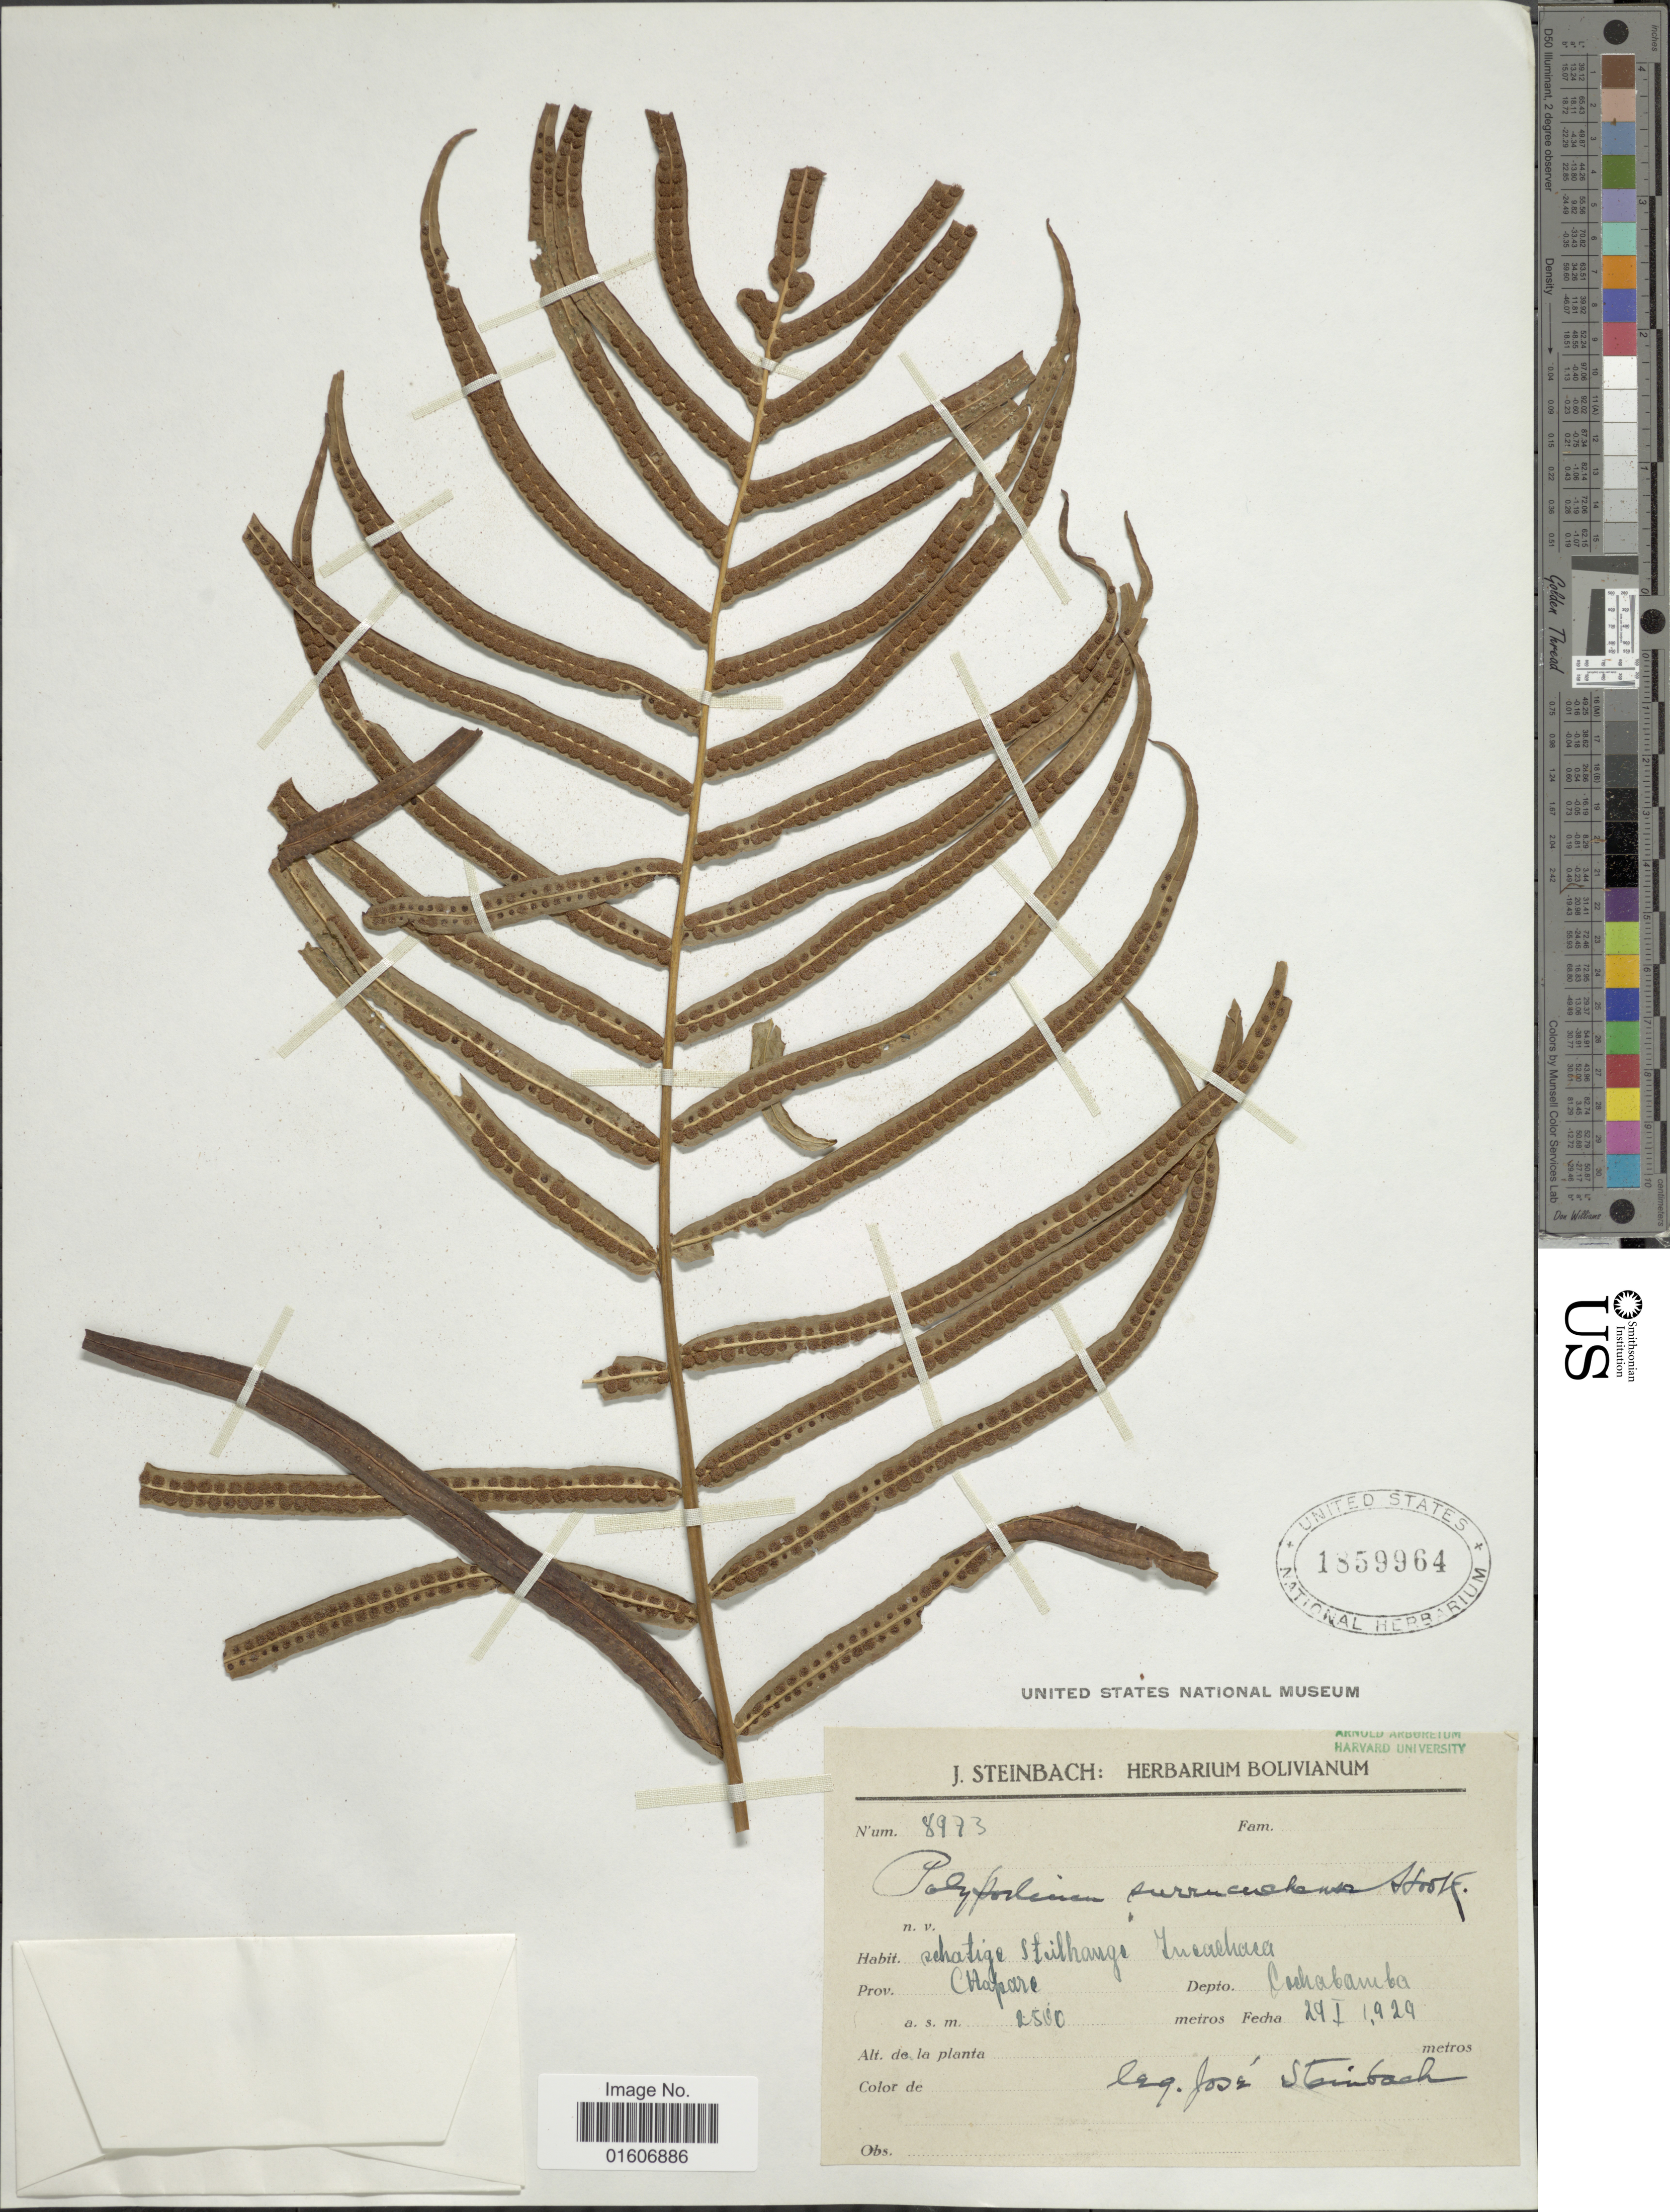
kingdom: Plantae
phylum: Tracheophyta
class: Polypodiopsida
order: Polypodiales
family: Polypodiaceae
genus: Serpocaulon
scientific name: Serpocaulon sessilifolium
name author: (Desv.) A.R. Sm.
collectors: J. Steinbach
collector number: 8973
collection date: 1929-01-29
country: Bolivia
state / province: Cochabamba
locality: Prov. Chapare, Depto Cochabamba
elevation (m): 2500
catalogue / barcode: US 1859964